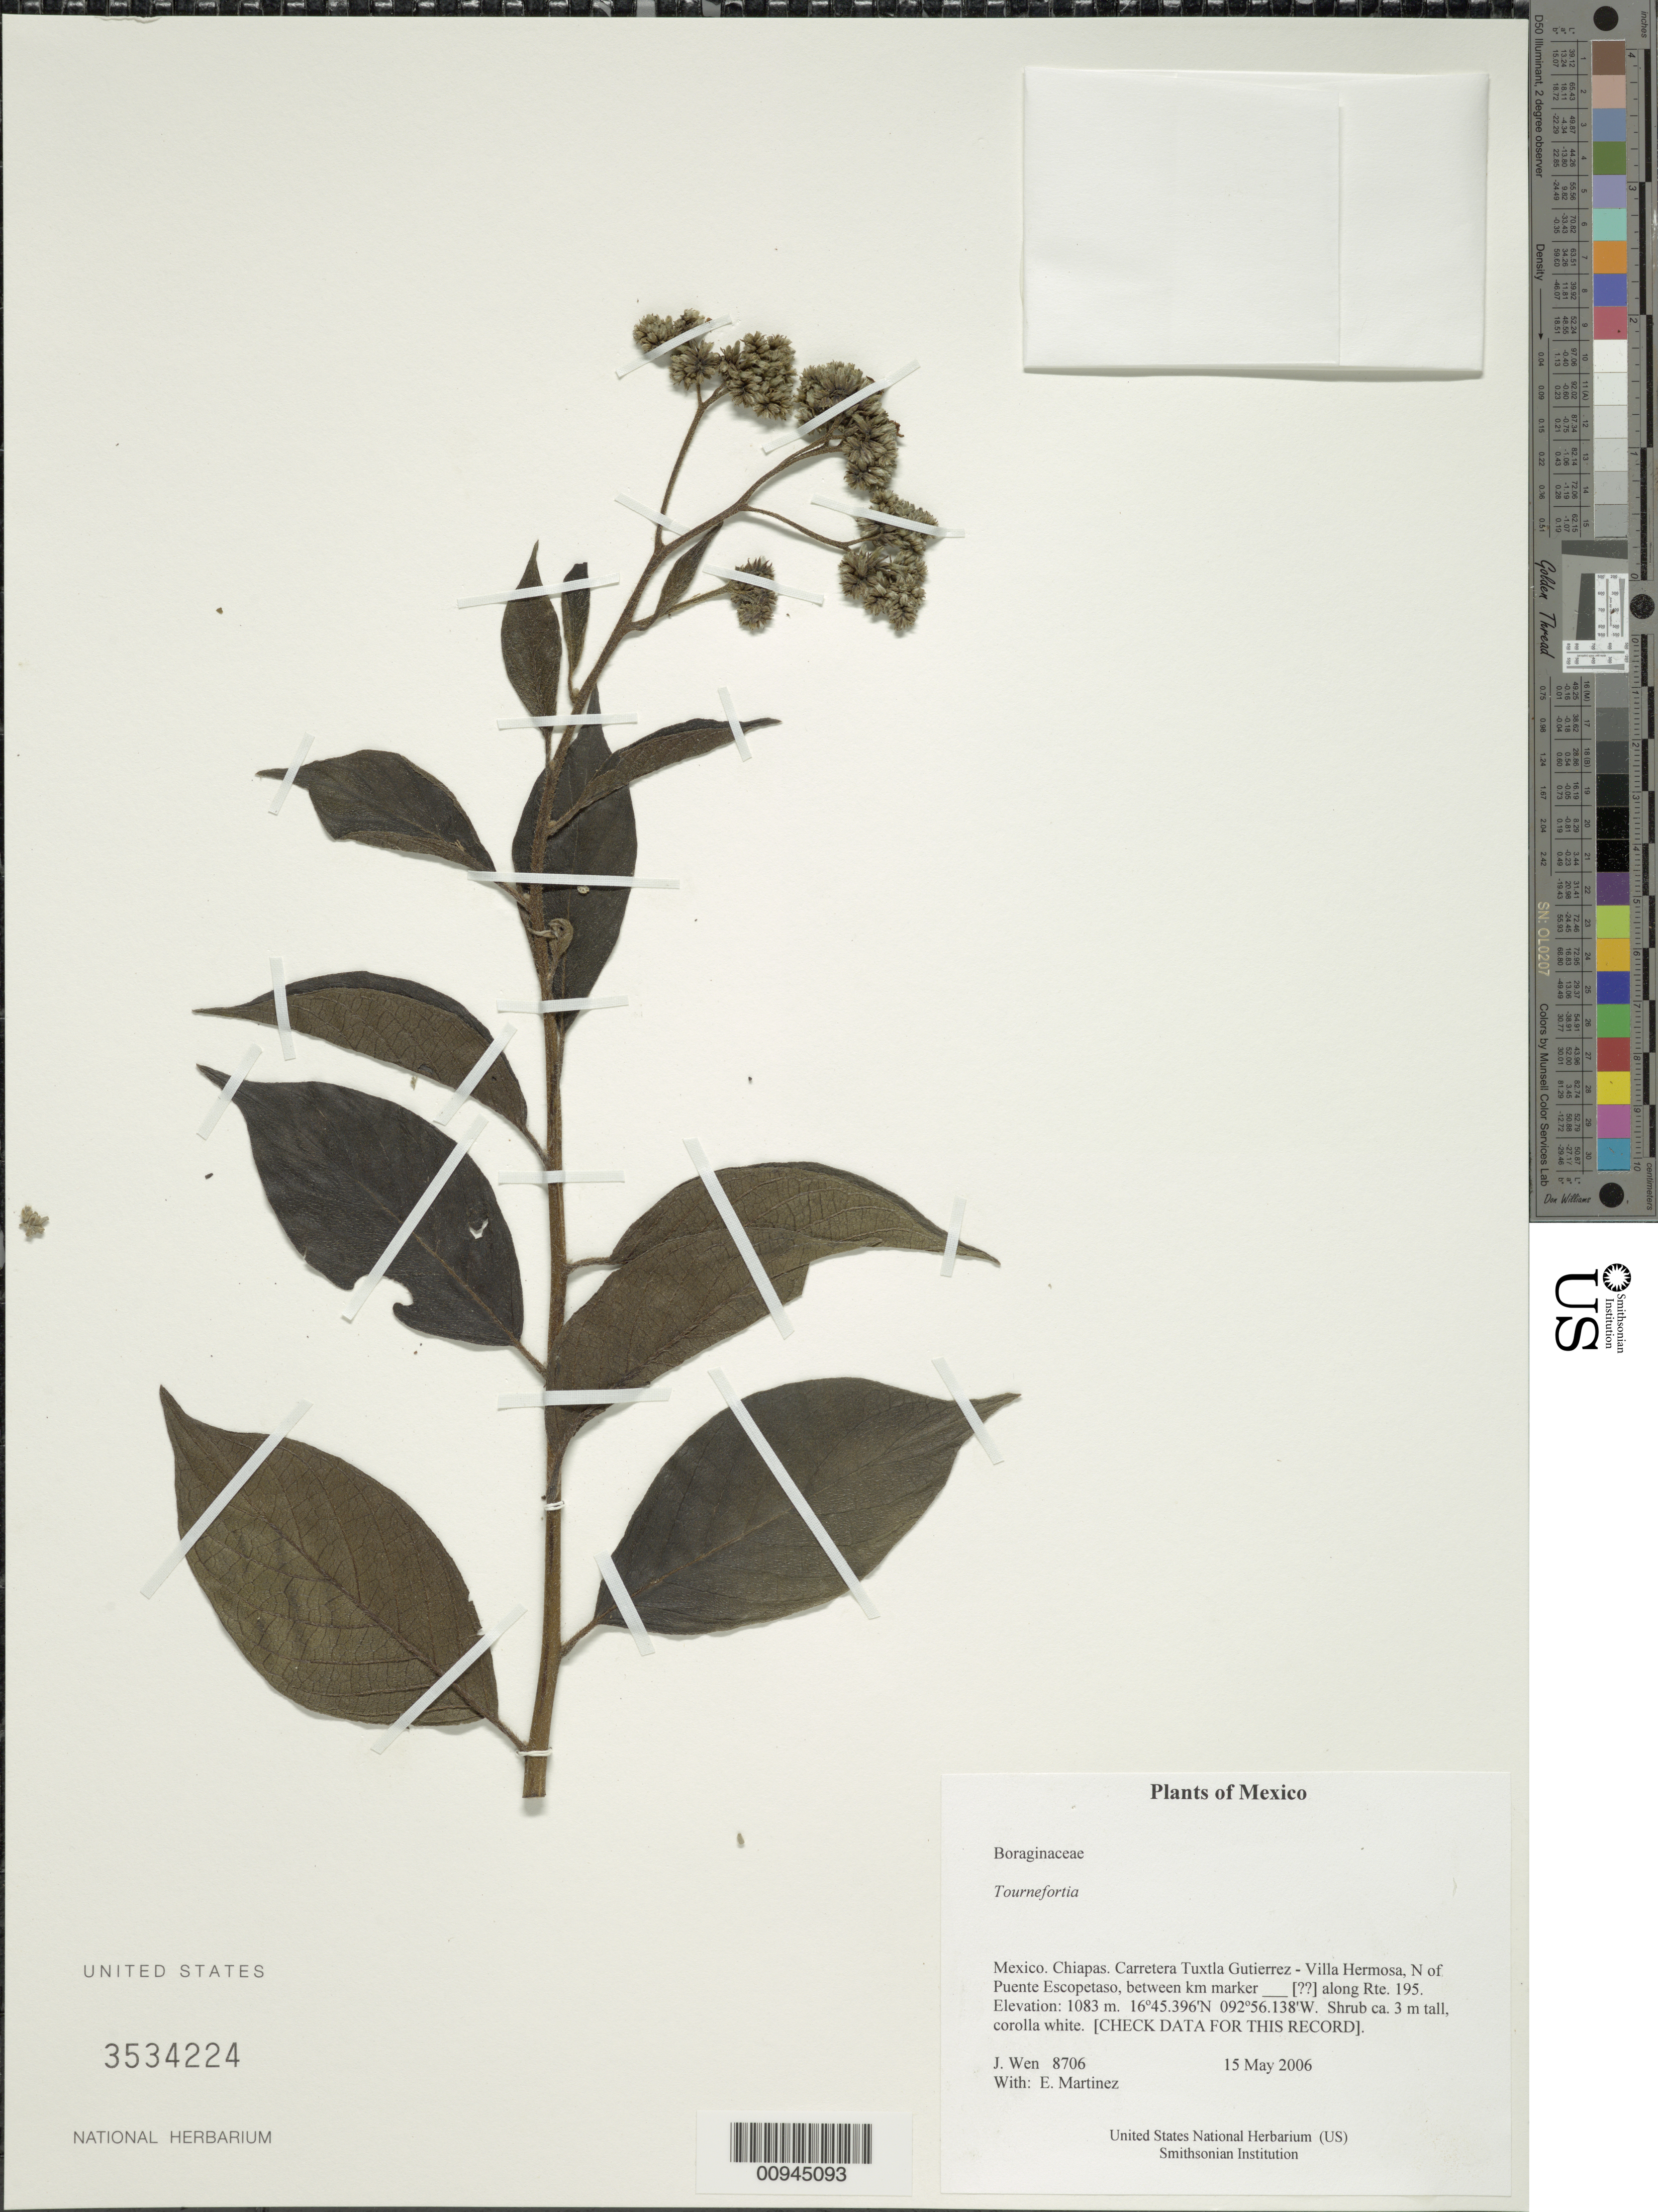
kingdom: Plantae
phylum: Tracheophyta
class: Magnoliopsida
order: Boraginales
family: Heliotropiaceae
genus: Tournefortia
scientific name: Tournefortia sp.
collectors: J. Wen & E. Martínez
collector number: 8706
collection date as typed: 15 May 2006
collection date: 2006-05-15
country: Mexico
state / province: Chiapas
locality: Carretera Tuxtla Gutierrez - Villa Hermosa, N of Puente Escopetaso, between km marker ___ [??] along Rte. 195.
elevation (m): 1083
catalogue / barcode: US 3534224